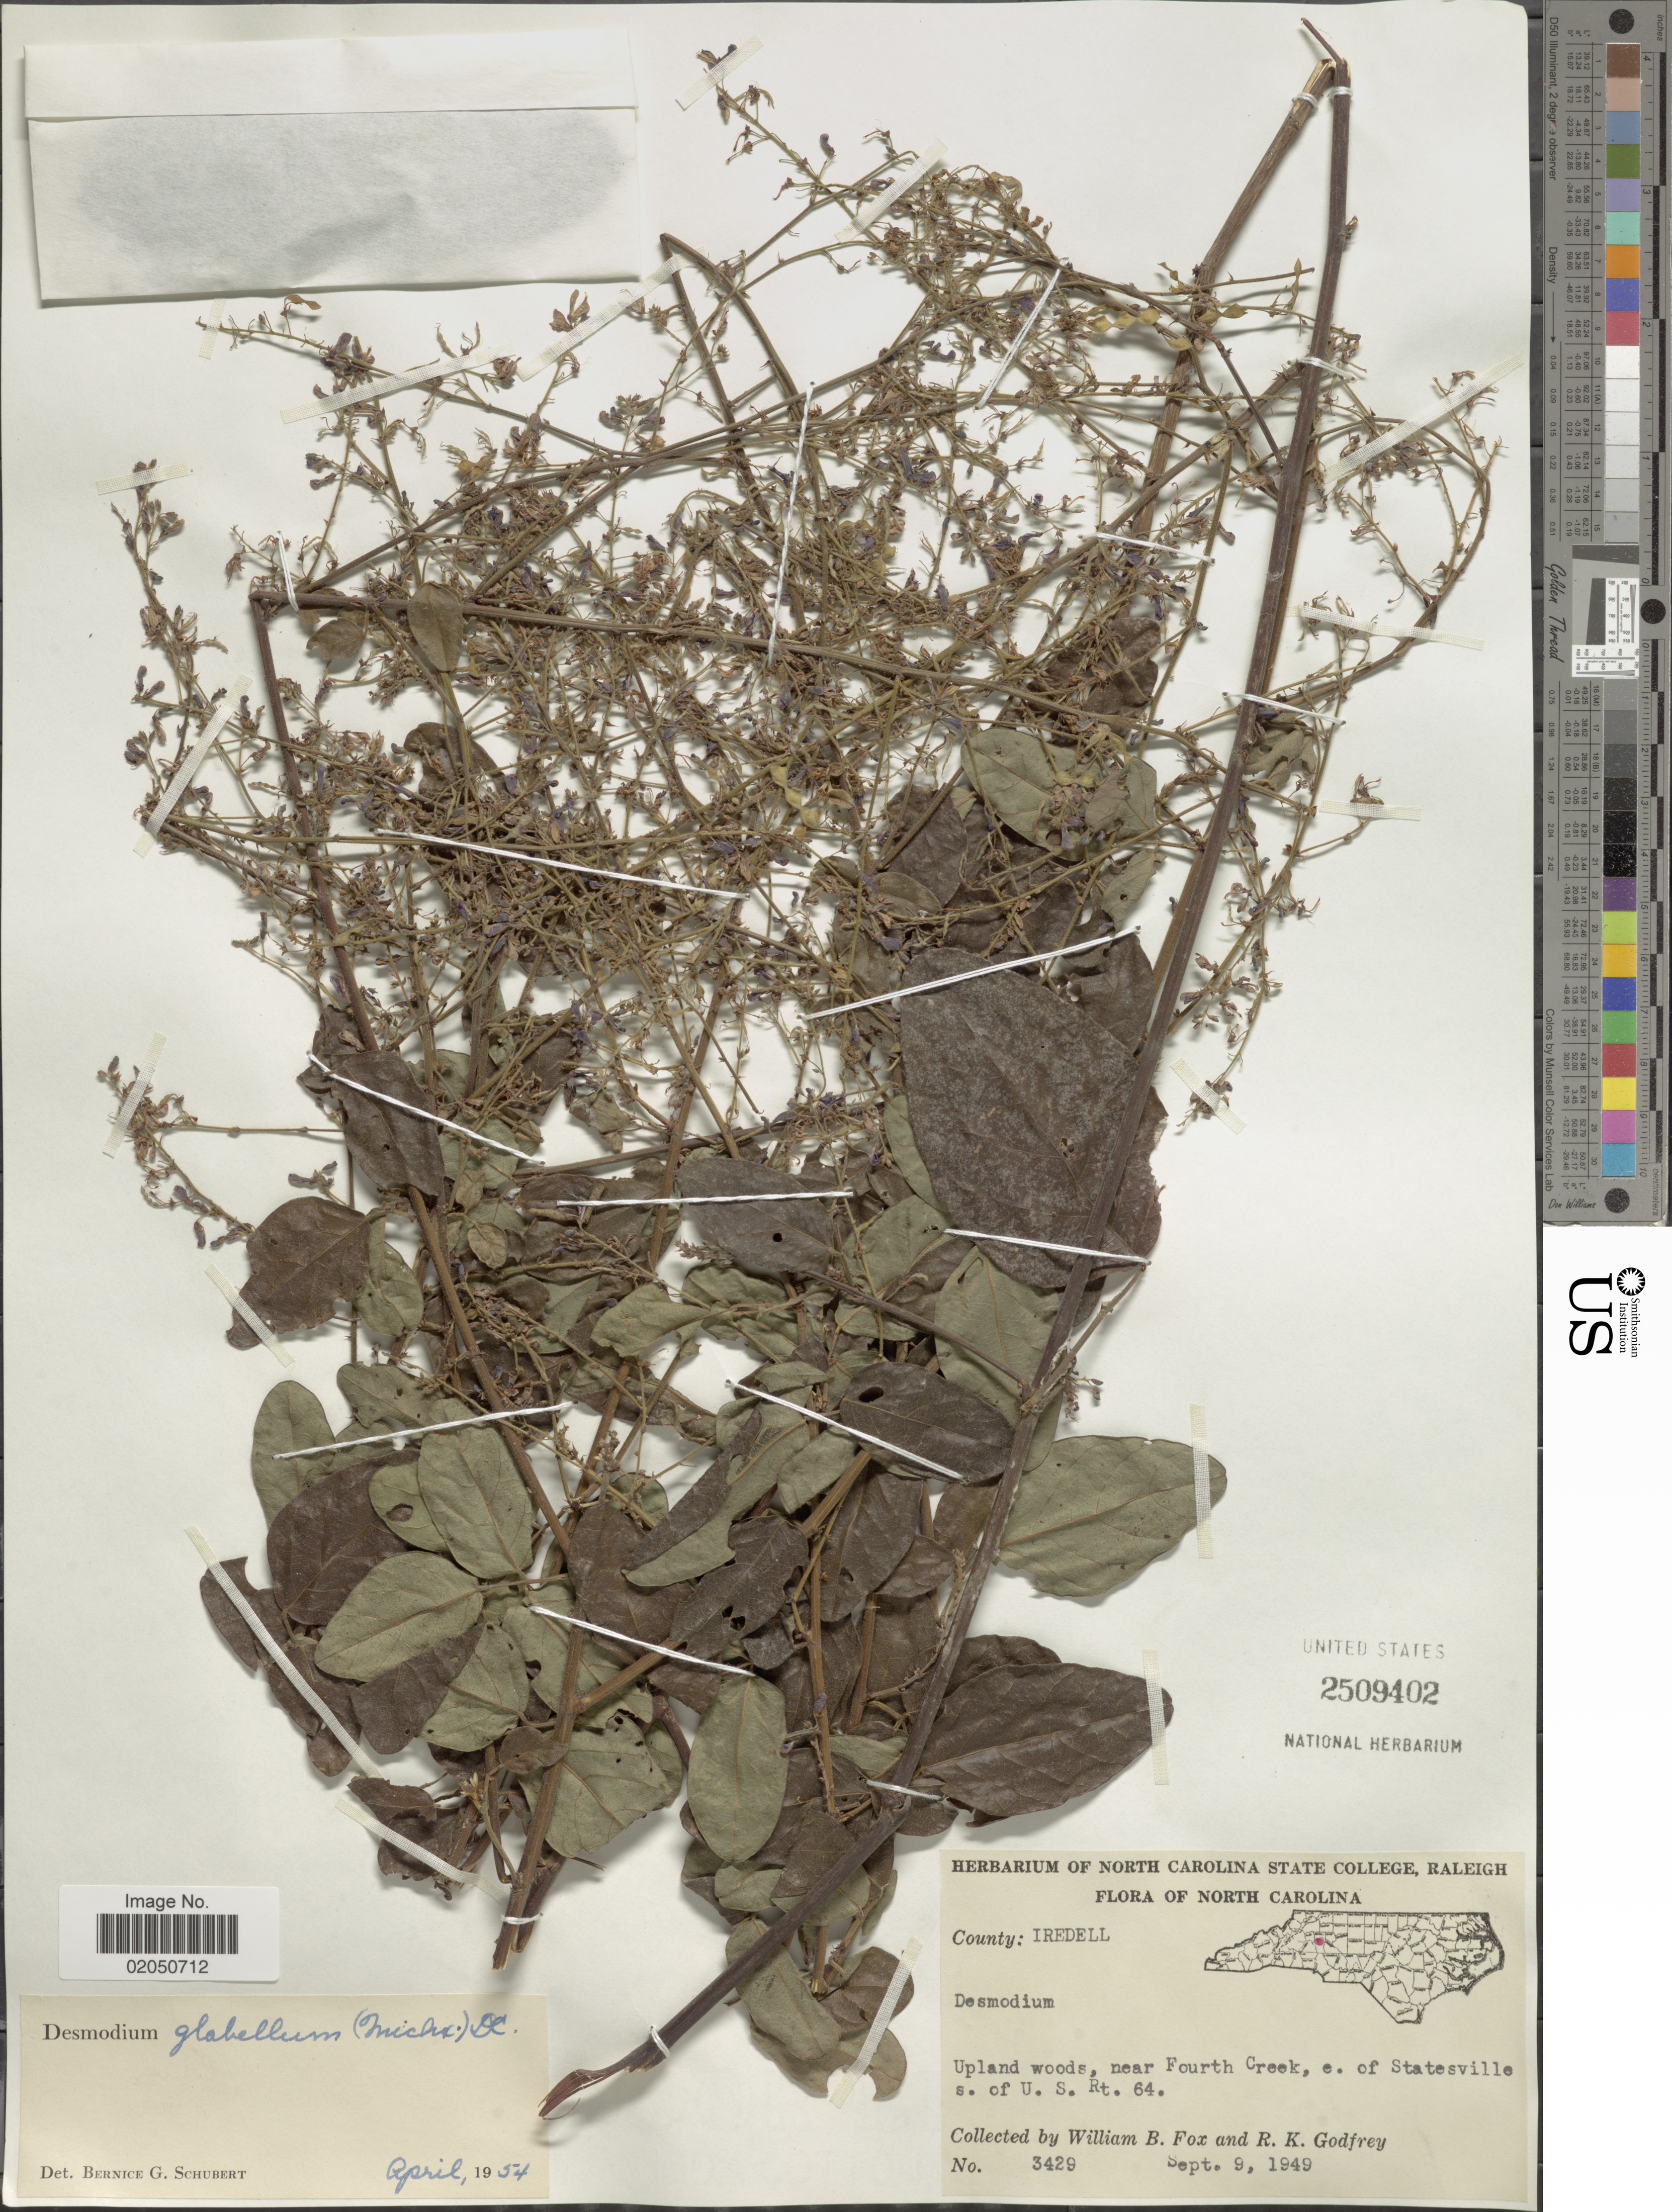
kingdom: Plantae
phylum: Tracheophyta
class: Magnoliopsida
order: Fabales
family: Fabaceae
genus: Desmodium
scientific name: Desmodium glabellum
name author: (Michx.) DC.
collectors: W. B. Fox & R. K. Godfrey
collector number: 3429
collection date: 1949-09-09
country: United States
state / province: North Carolina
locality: County: Iredell, near Fourth Creek, e. of Statesville s. of U.S. Rt. 64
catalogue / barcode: US 2509402